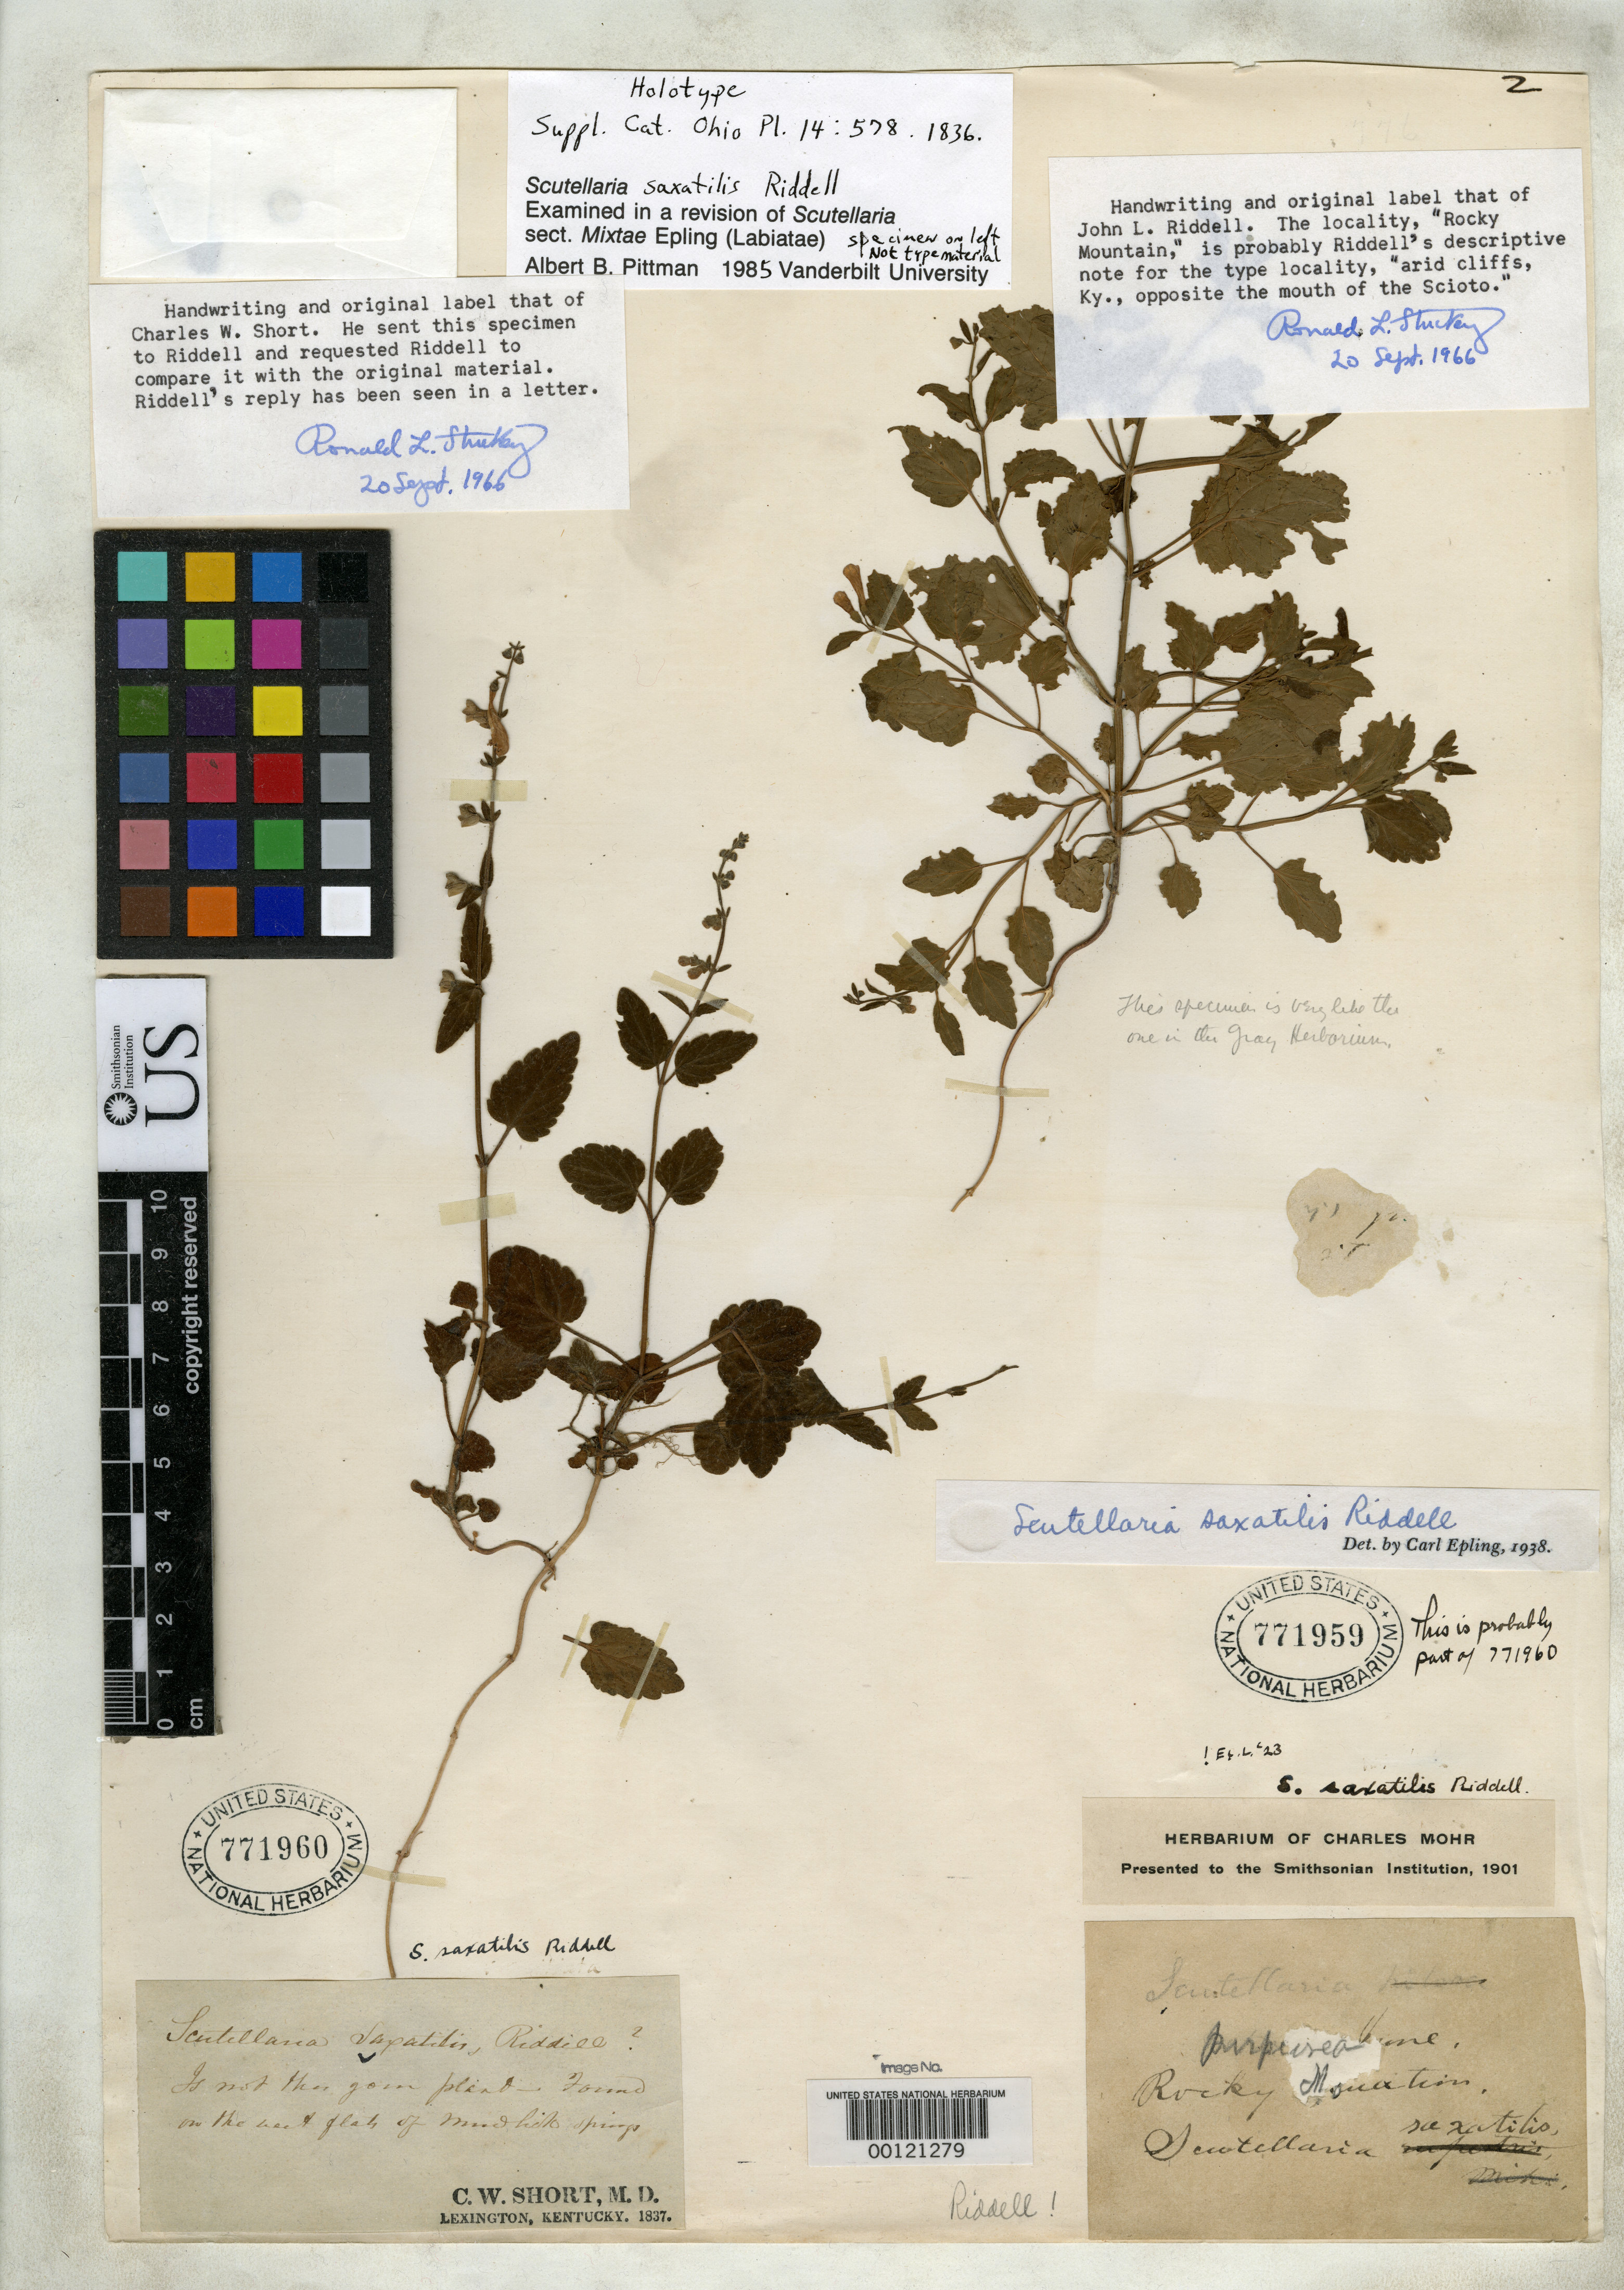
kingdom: Plantae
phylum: Tracheophyta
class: Magnoliopsida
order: Lamiales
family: Lamiaceae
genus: Scutellaria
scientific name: Scutellaria saxatilis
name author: Riddell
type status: Holotype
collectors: J. Riddell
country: United States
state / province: Kentucky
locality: Mouth of Scioto.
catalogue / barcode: US 771959